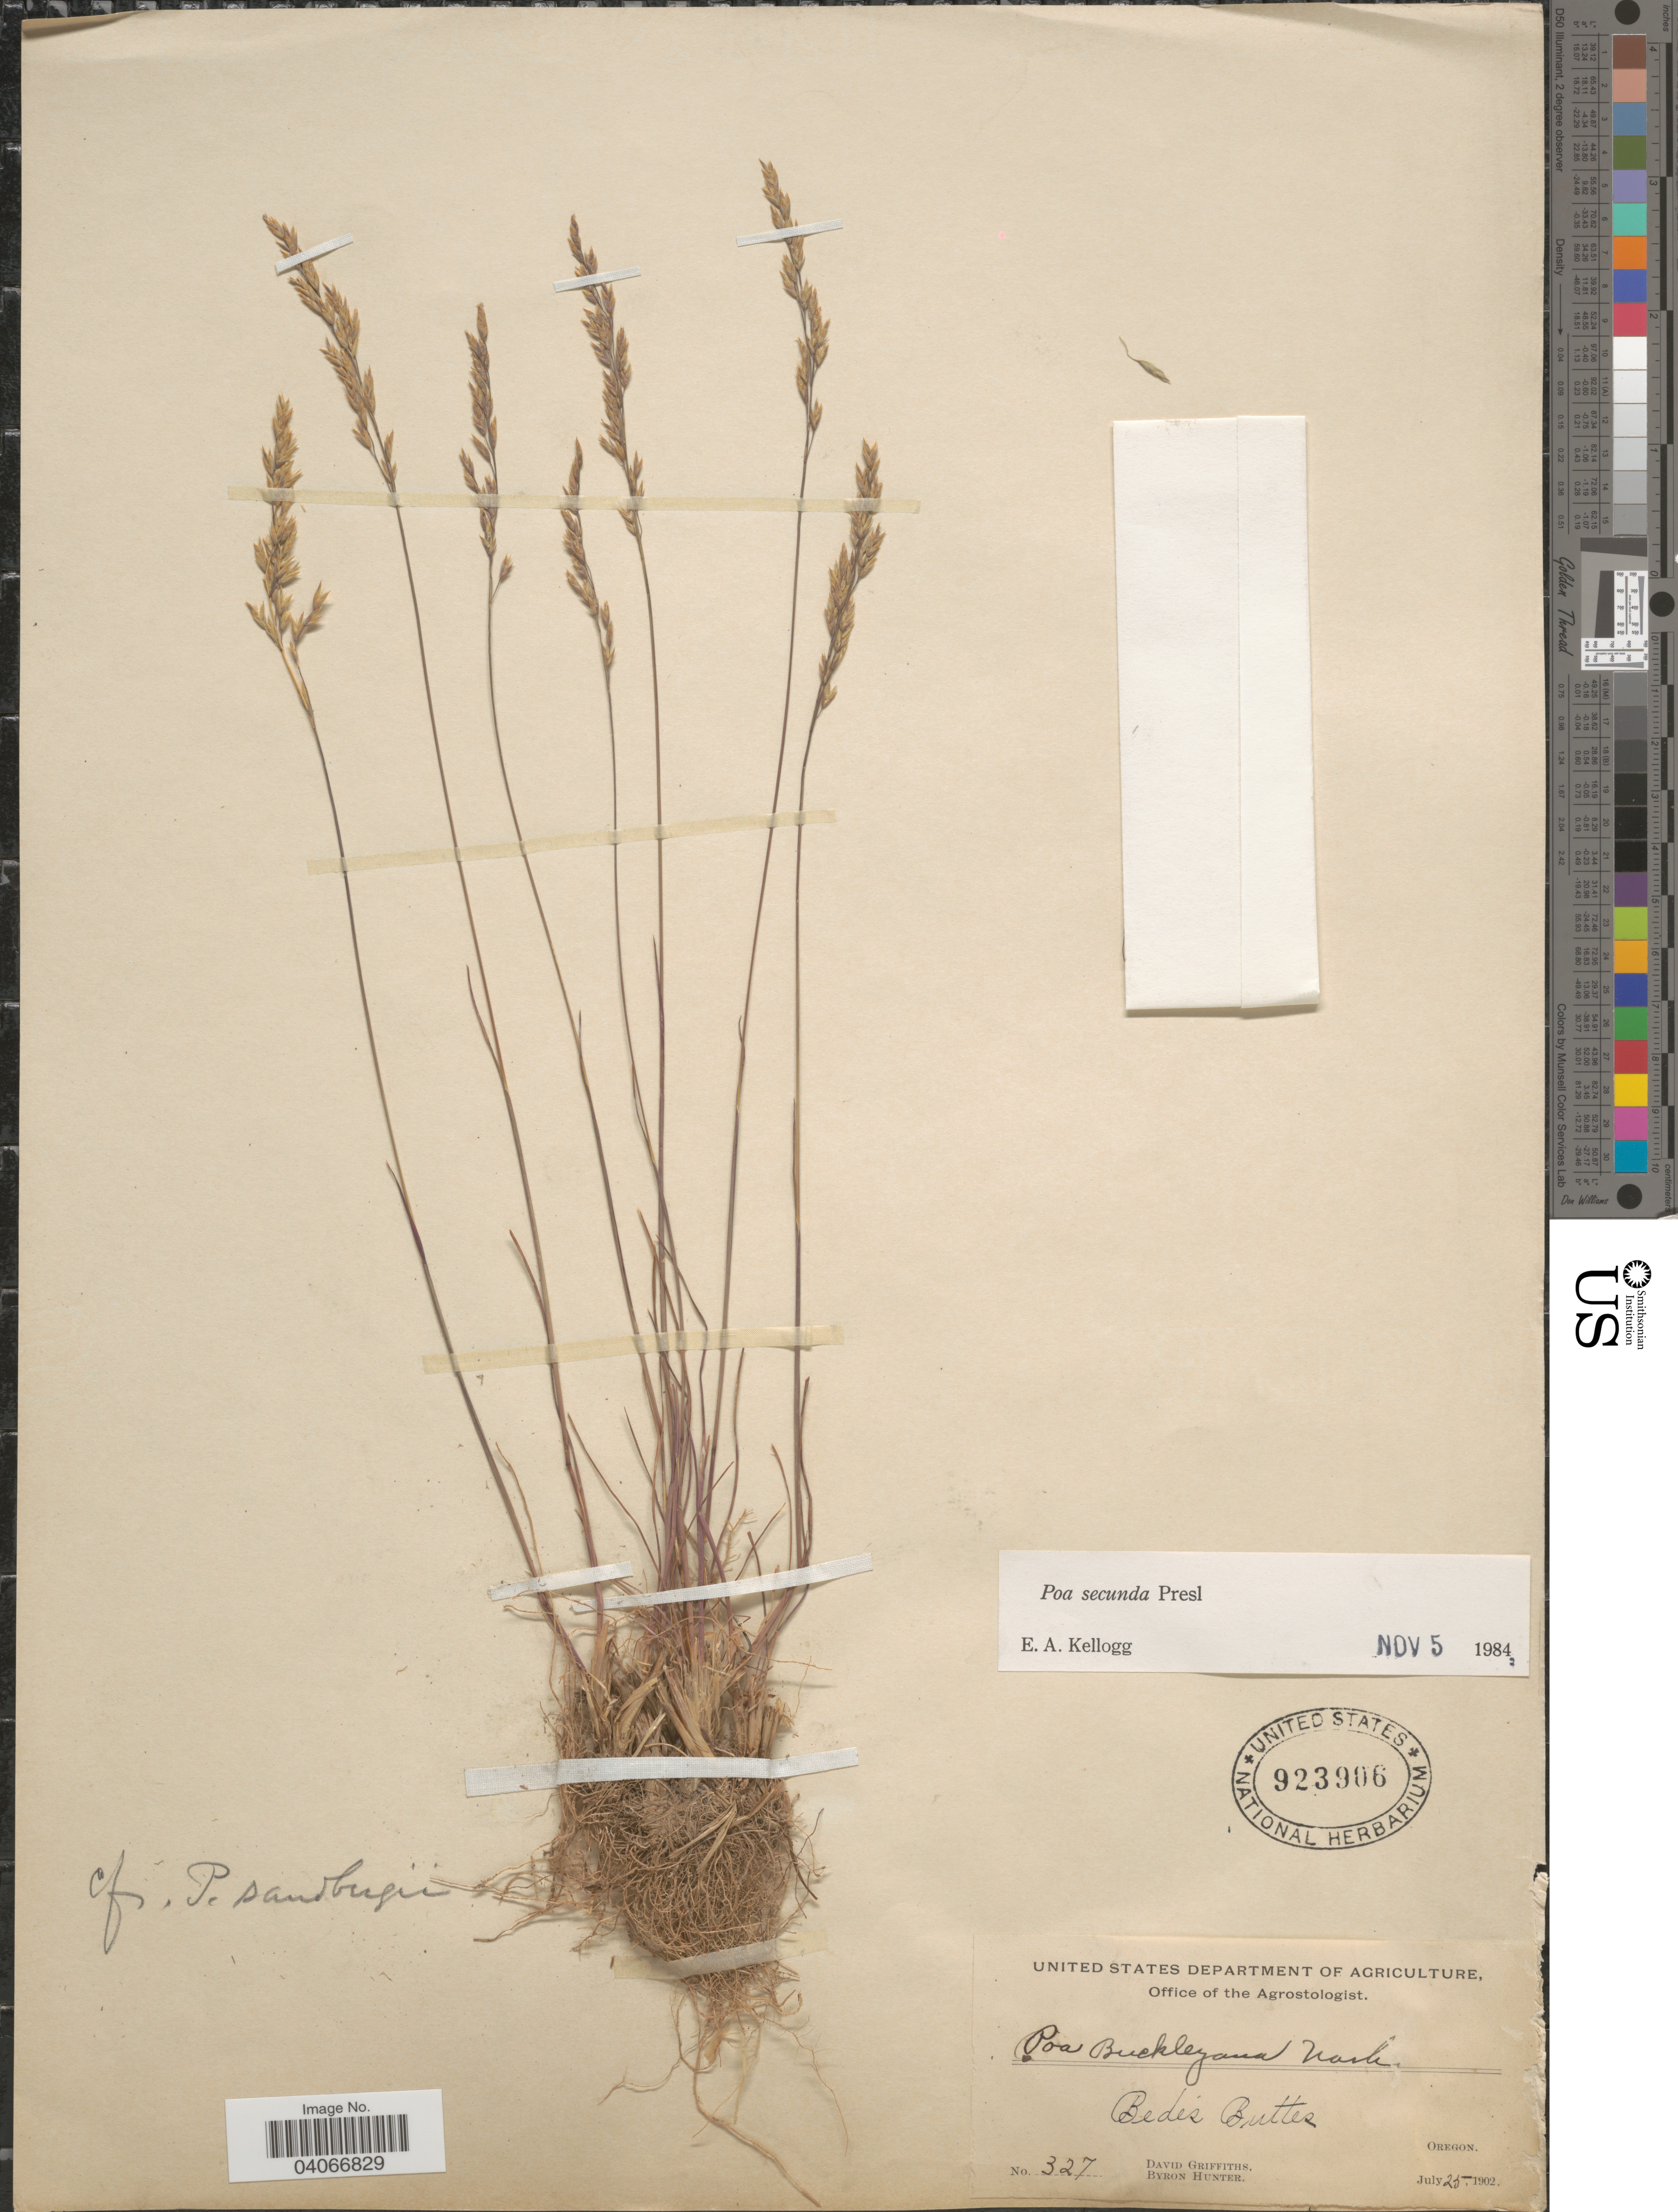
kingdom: Plantae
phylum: Tracheophyta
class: Liliopsida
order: Poales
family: Poaceae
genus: Poa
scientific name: Poa secunda subsp. secunda var. scabrella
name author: (Thurb.) Soreng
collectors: D. Griffiths & B. Hunter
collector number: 327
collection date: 1902-07-25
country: United States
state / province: Oregon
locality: Bedes Buttes.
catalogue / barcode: US 923906